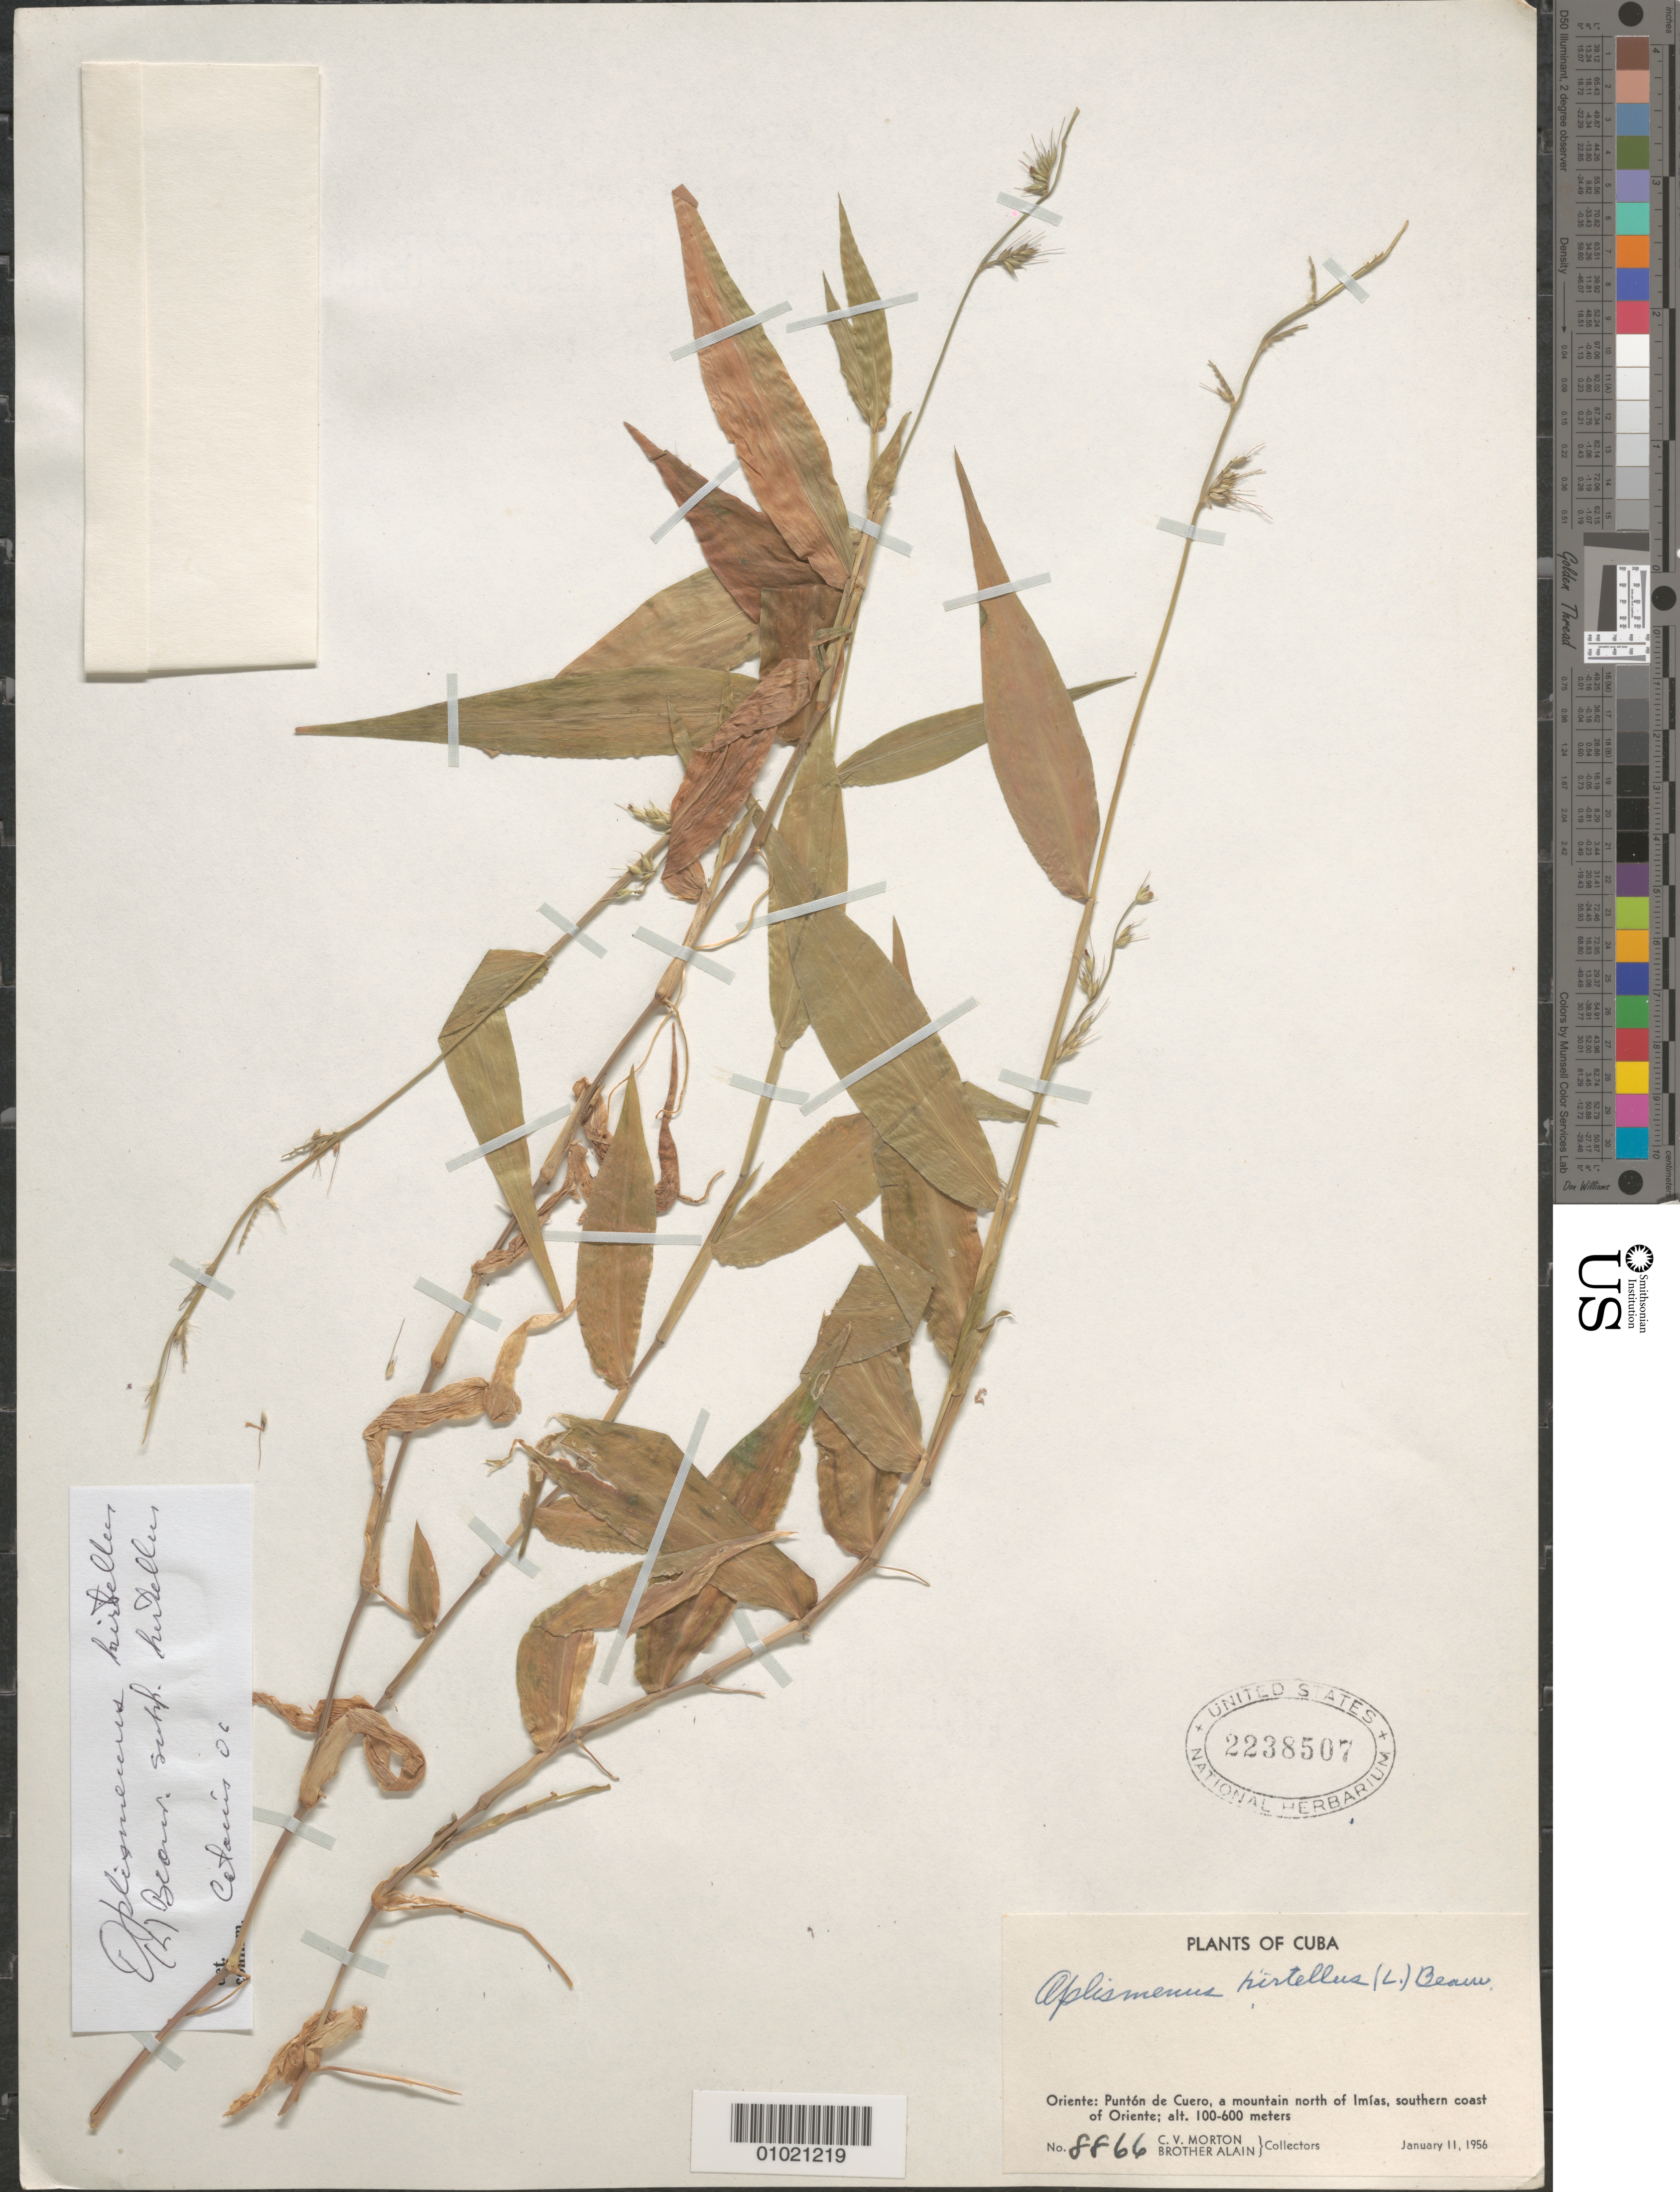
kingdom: Plantae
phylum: Tracheophyta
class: Liliopsida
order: Poales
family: Poaceae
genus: Oplismenus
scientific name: Oplismenus hirtellus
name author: (L.) P. Beauv.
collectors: C. V. Morton & A. H. Liogier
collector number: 8866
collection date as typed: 11 Jan 1956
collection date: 1956-01-11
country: Cuba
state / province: Guantanamo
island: Cuba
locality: Punton de Cuero, a mountain north of Imias, southern coast of Oriente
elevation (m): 100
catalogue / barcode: US 2238507